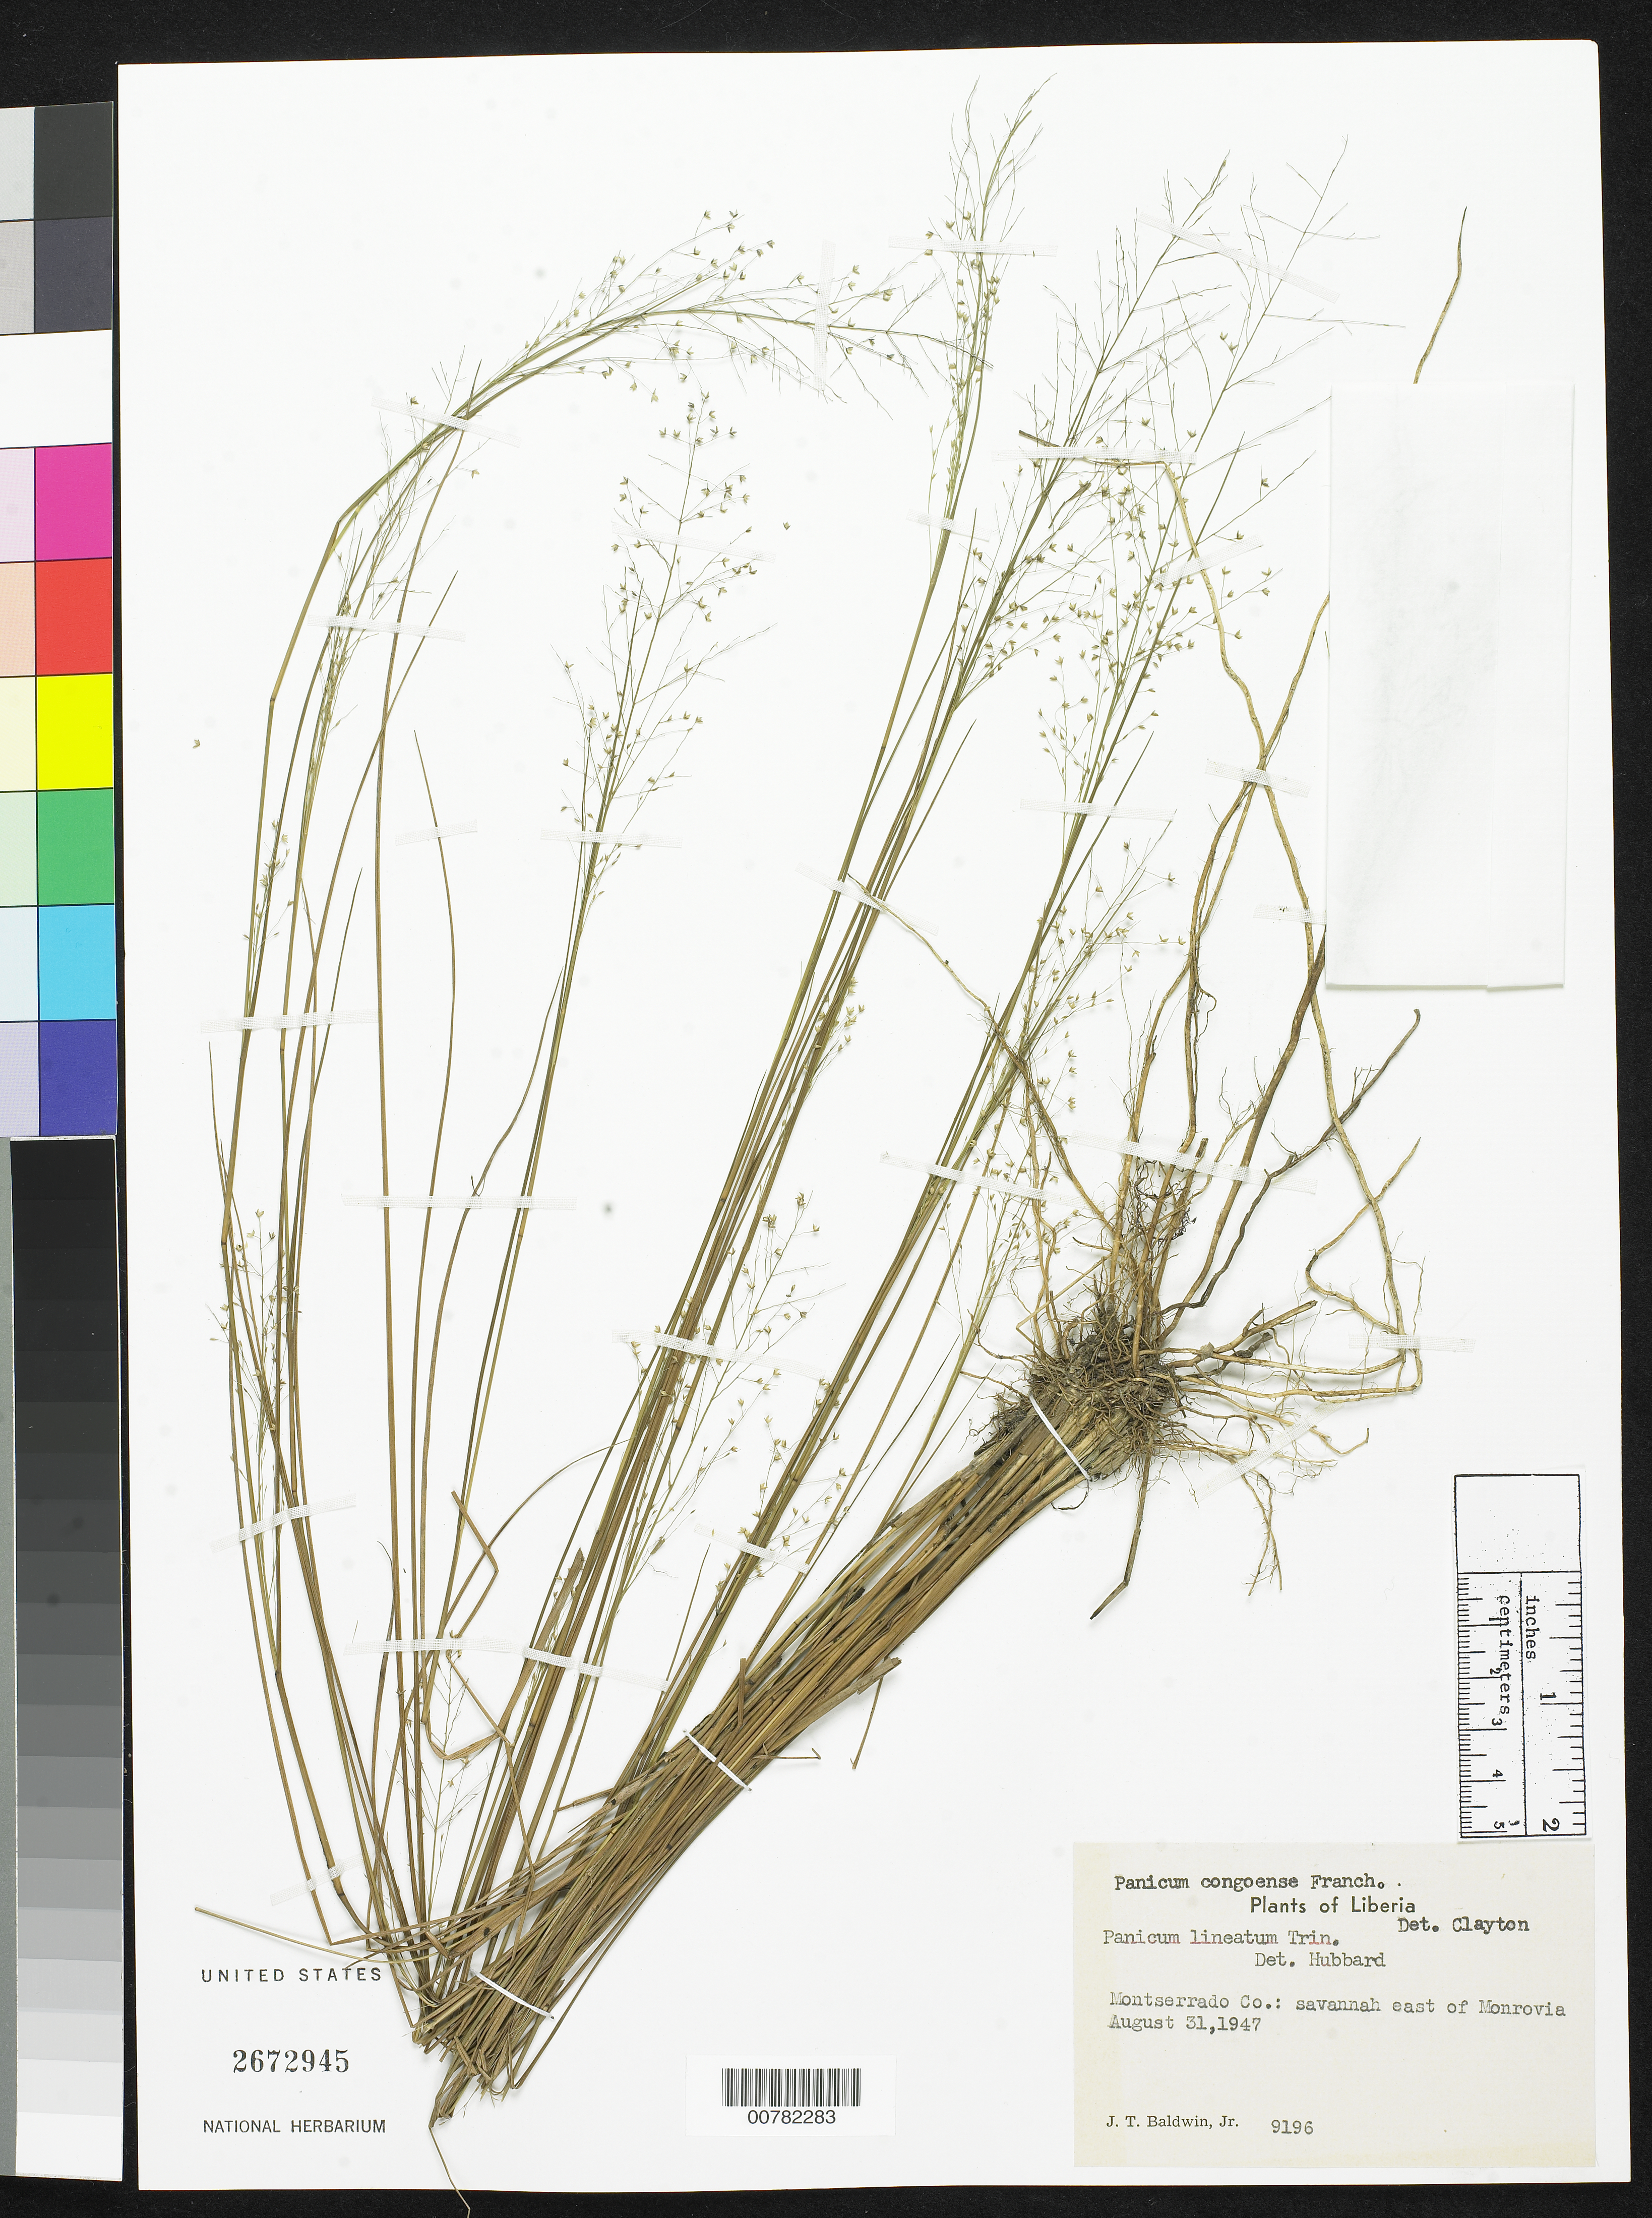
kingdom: Plantae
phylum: Tracheophyta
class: Liliopsida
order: Poales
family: Poaceae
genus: Panicum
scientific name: Panicum congoense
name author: Franch.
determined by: Clayton, W. D.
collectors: J. T. Baldwin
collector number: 9196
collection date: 1947-08-31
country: Liberia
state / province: Montserrado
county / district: Monrovia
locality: savannah east of Monrovia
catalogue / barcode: US 2672945